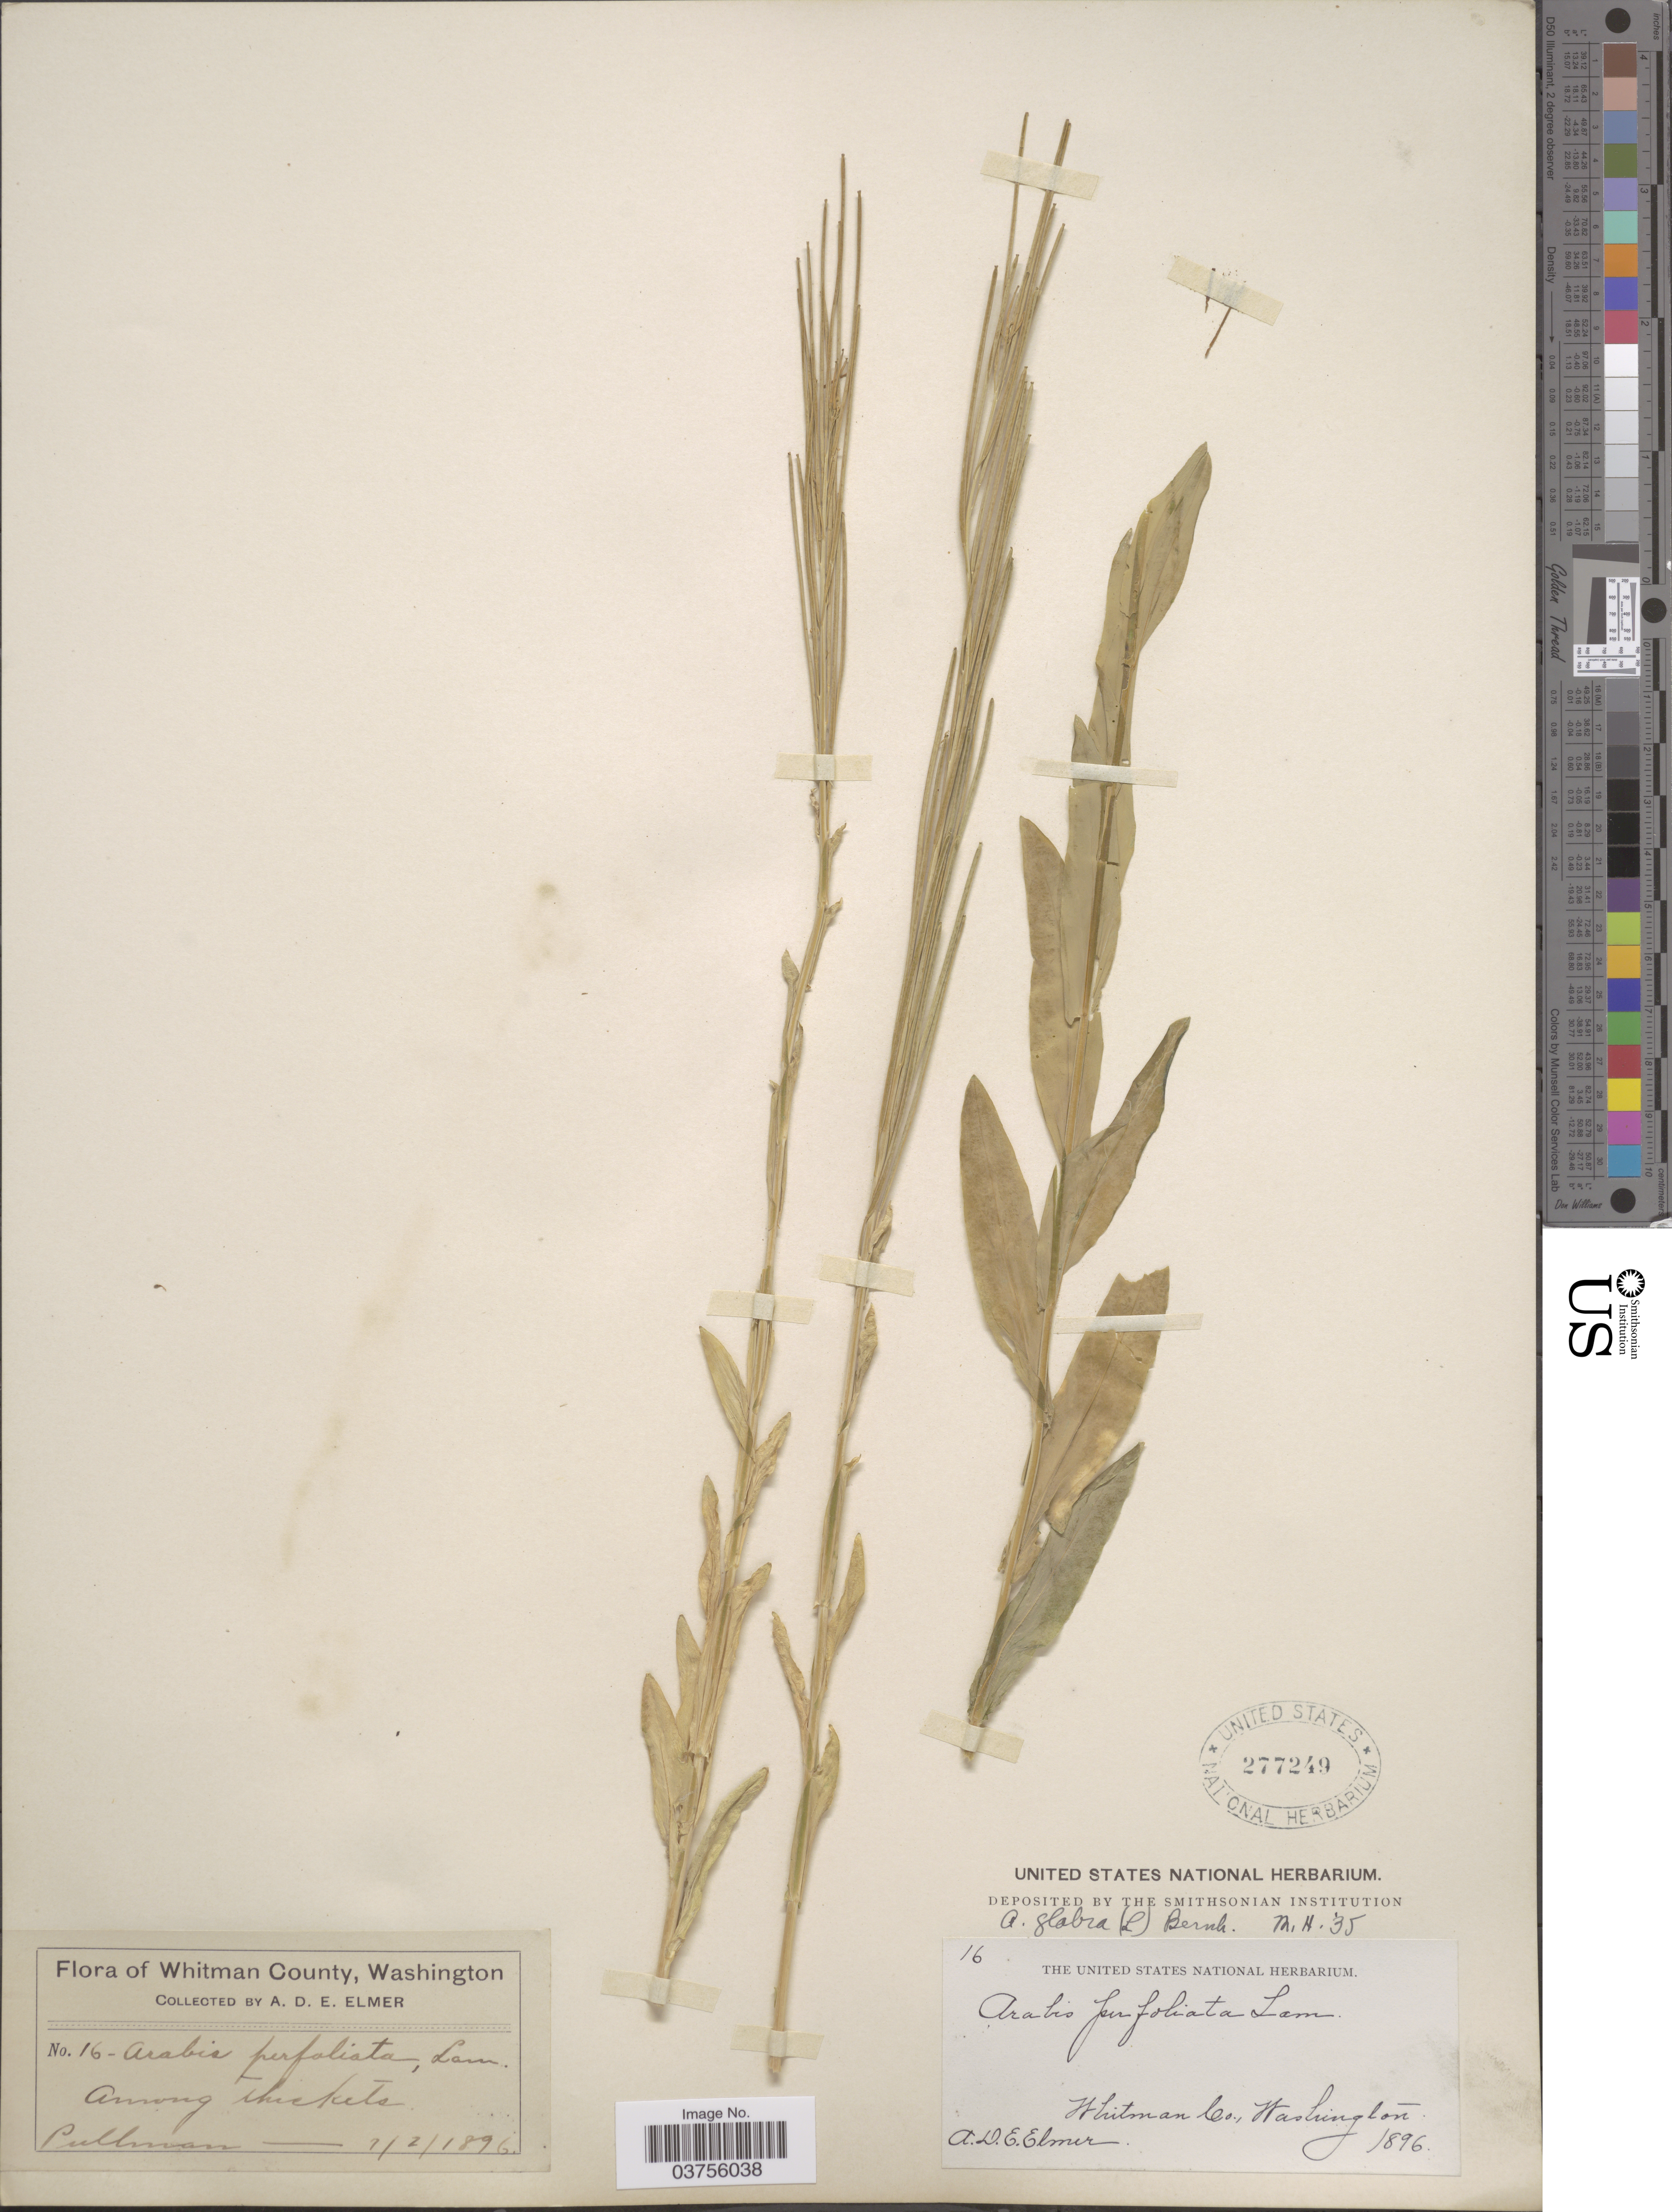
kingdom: Plantae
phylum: Tracheophyta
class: Magnoliopsida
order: Brassicales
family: Brassicaceae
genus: Turritis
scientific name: Turritis glabra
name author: L.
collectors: A. D. E. Elmer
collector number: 16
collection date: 1896-02-07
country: United States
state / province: Washington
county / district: Whitman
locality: Whitman County. Pullman.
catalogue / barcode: US 277249